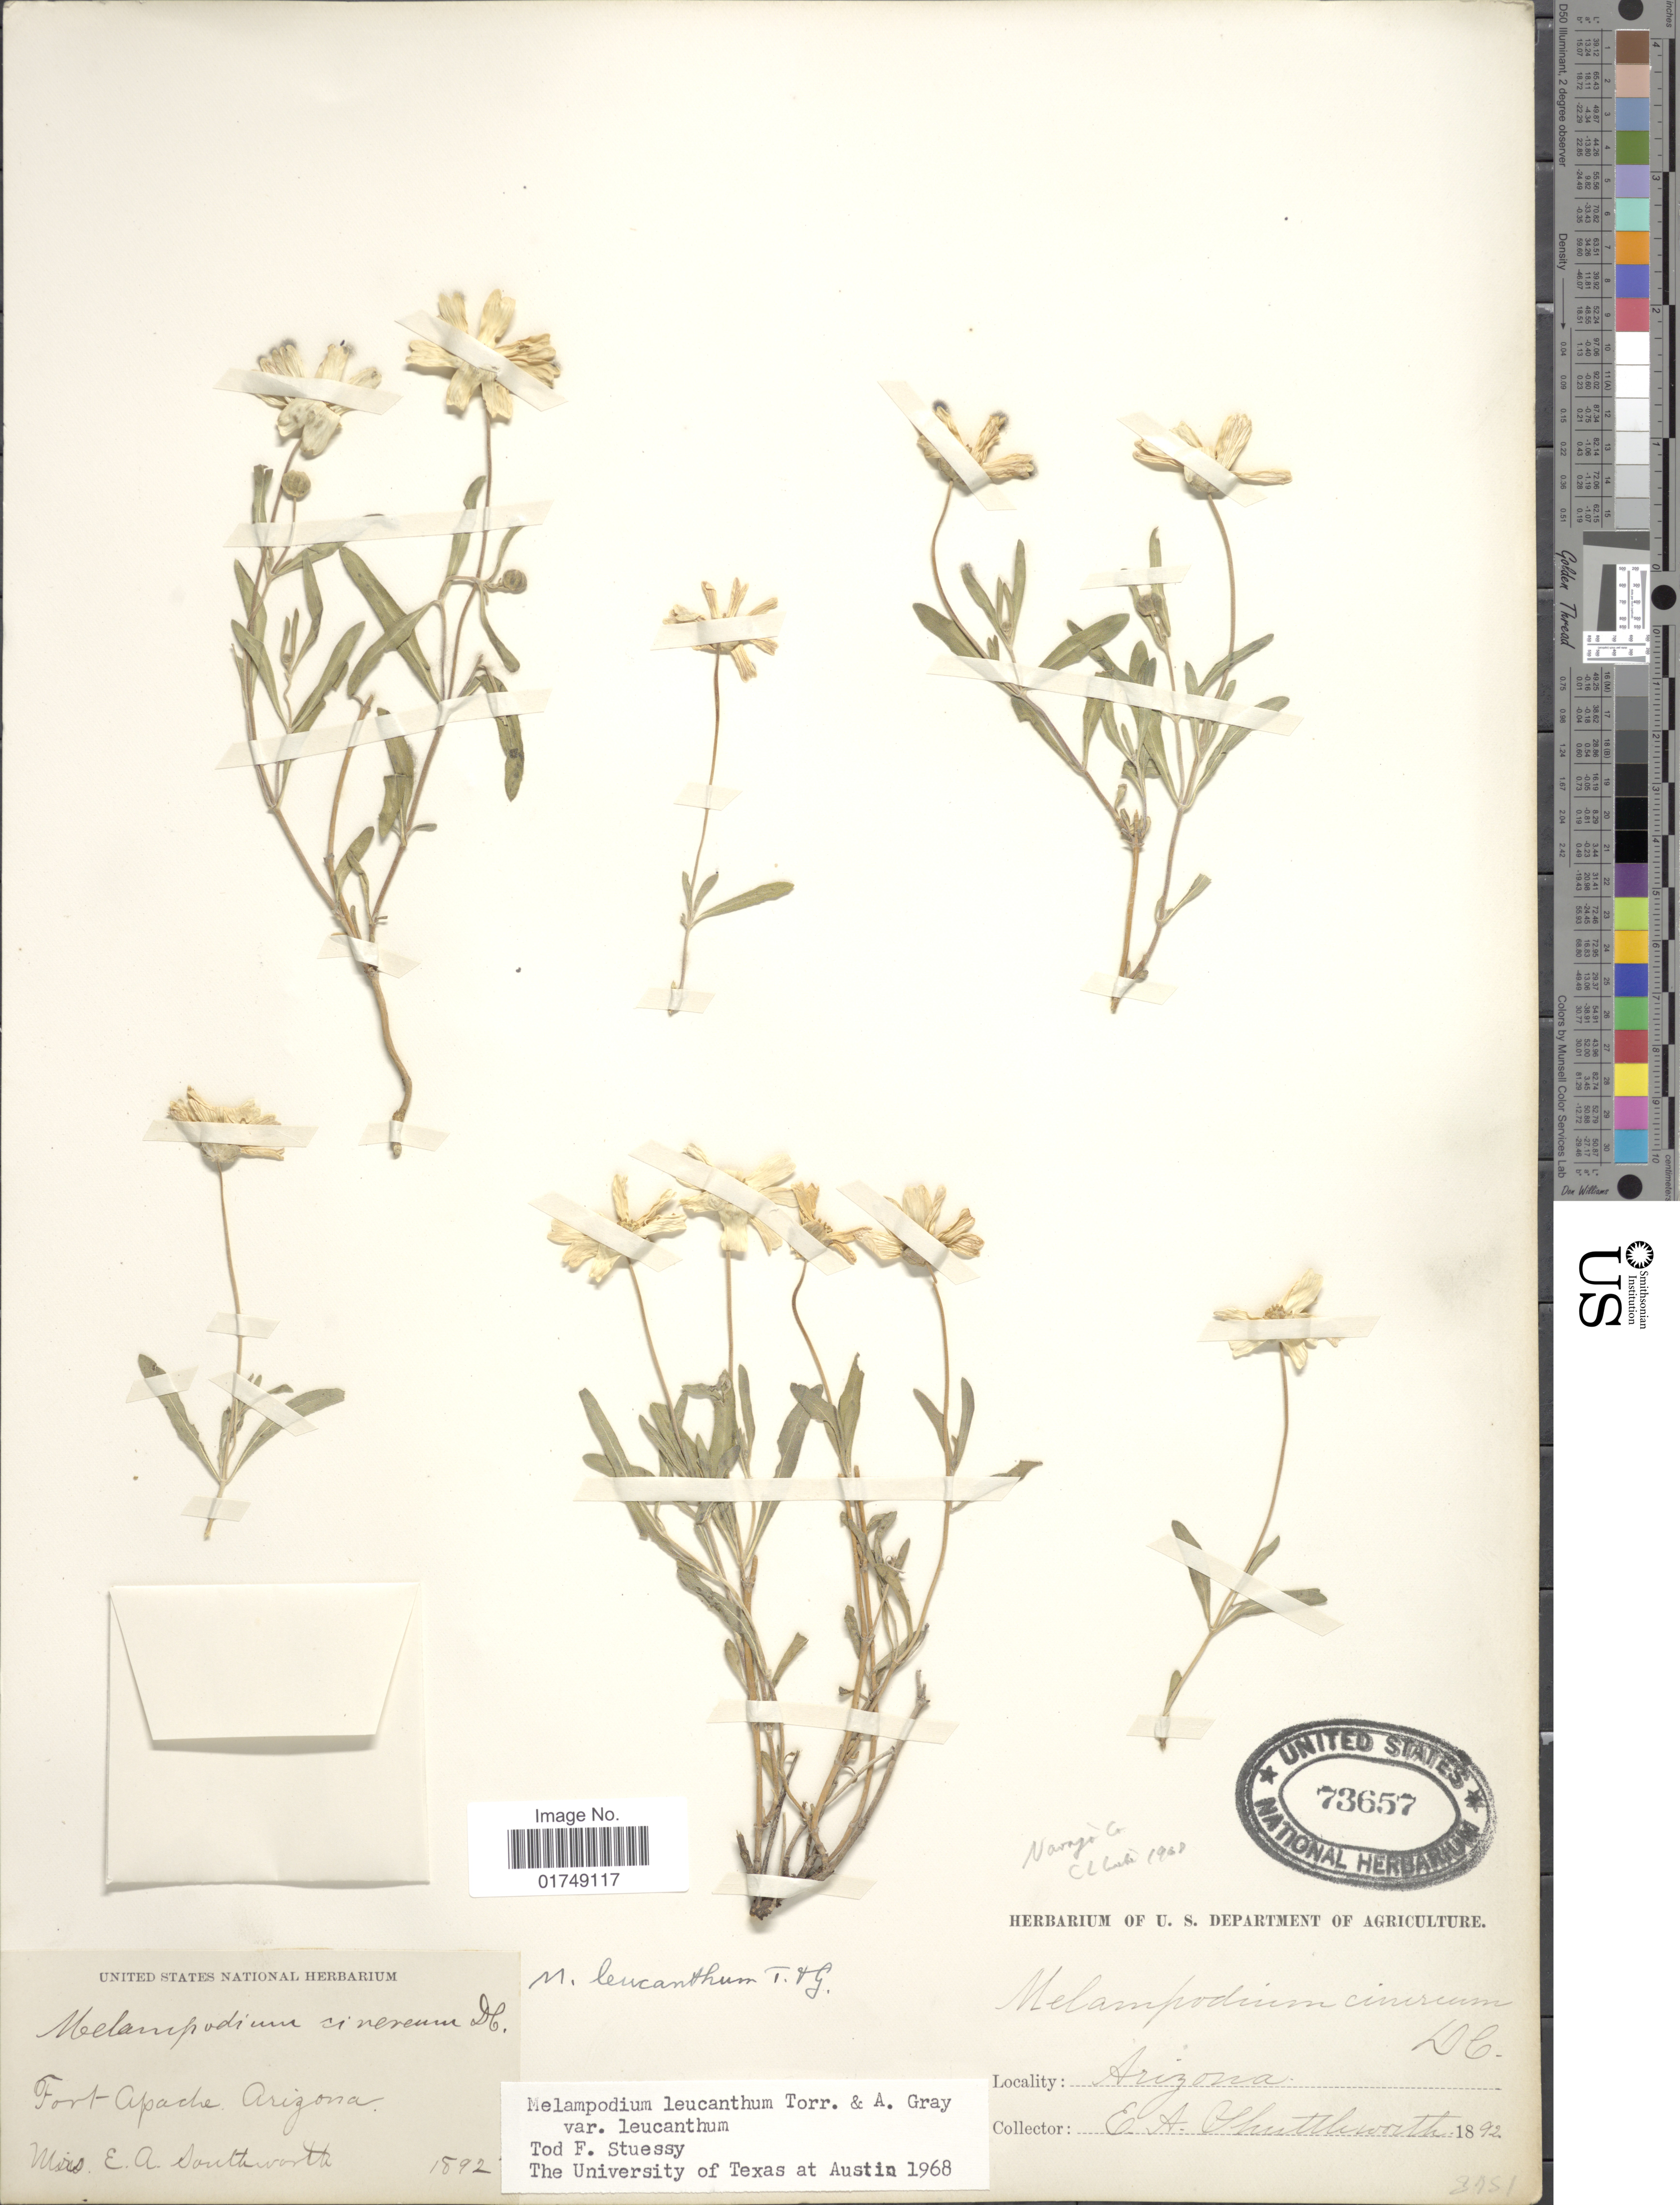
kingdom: Plantae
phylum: Tracheophyta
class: Magnoliopsida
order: Asterales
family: Asteraceae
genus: Melampodium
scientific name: Melampodium leucanthum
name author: Torr. & A. Gray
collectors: E. Shuttleworth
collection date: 1892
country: United States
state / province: Arizona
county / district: Navajo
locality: Fort Apache , Navajo Co.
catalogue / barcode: US 73657